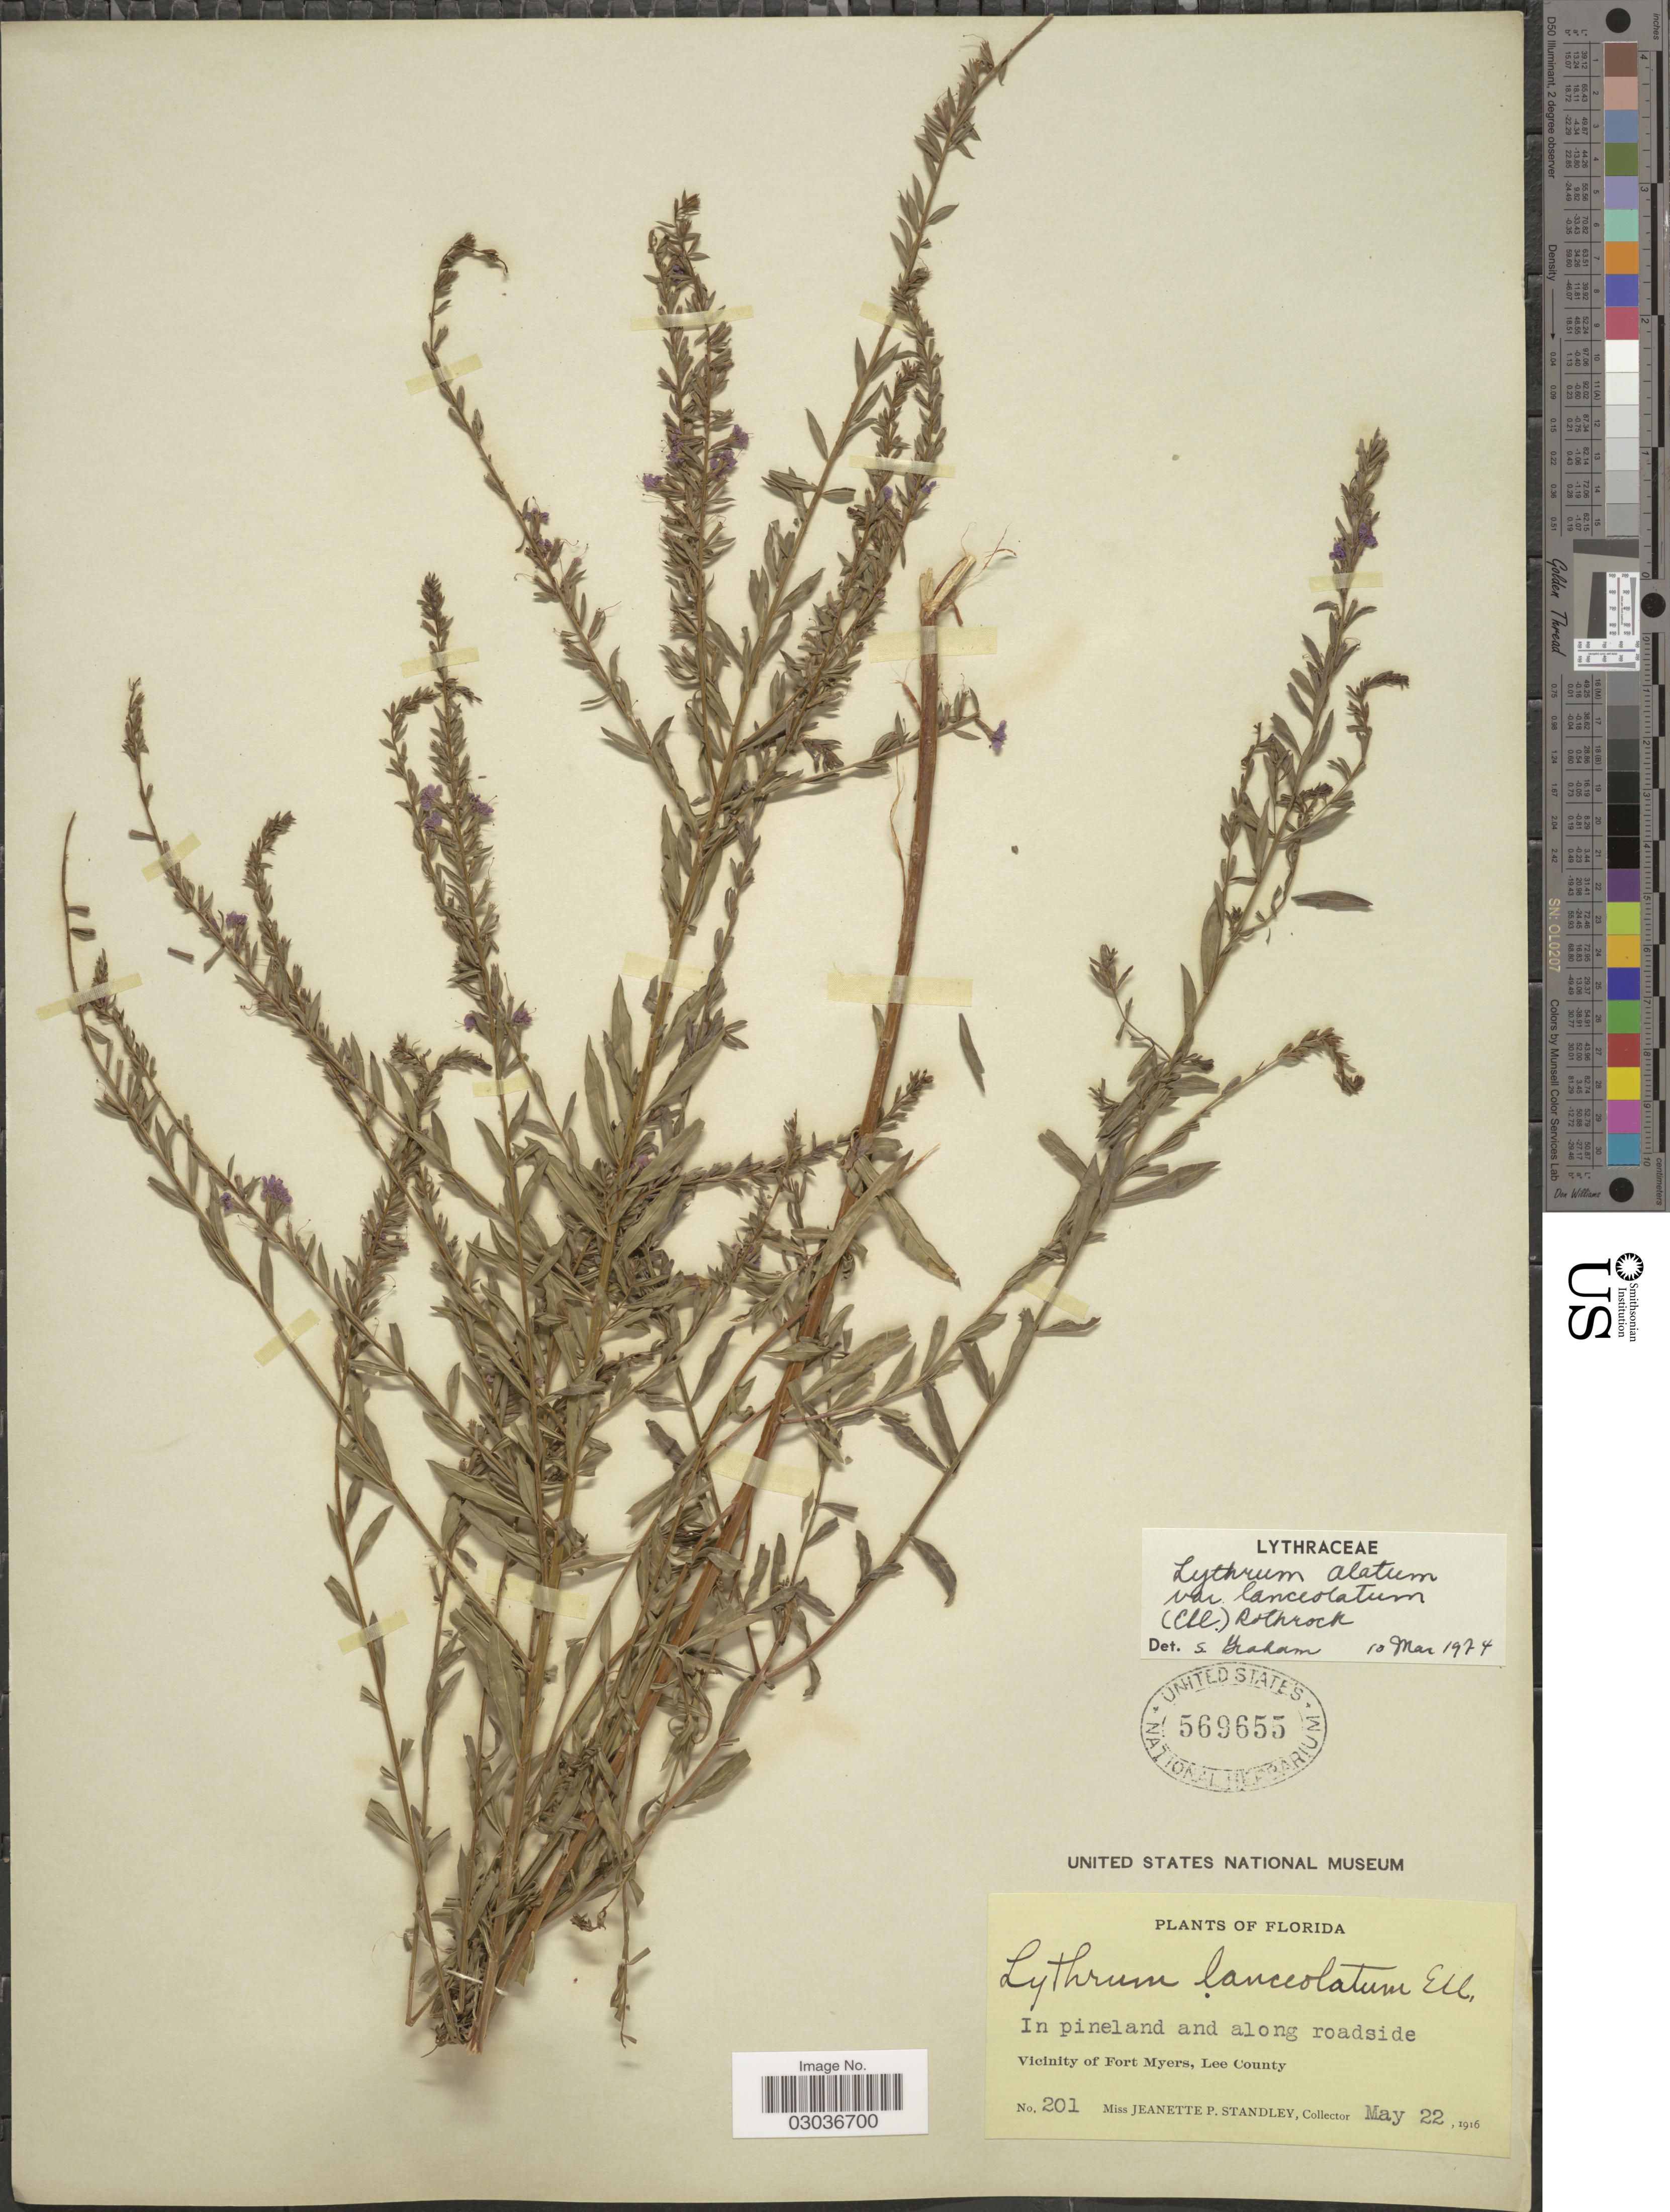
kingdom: Plantae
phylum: Tracheophyta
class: Magnoliopsida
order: Myrtales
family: Lythraceae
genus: Lythrum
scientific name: Lythrum alatum var. lanceolatum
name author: (Elliott) A. Gray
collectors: J. P. Standley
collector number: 201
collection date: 1916-05-22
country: United States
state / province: Florida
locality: Vicinity of Fort Myers, Lee County.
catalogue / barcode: US 569655